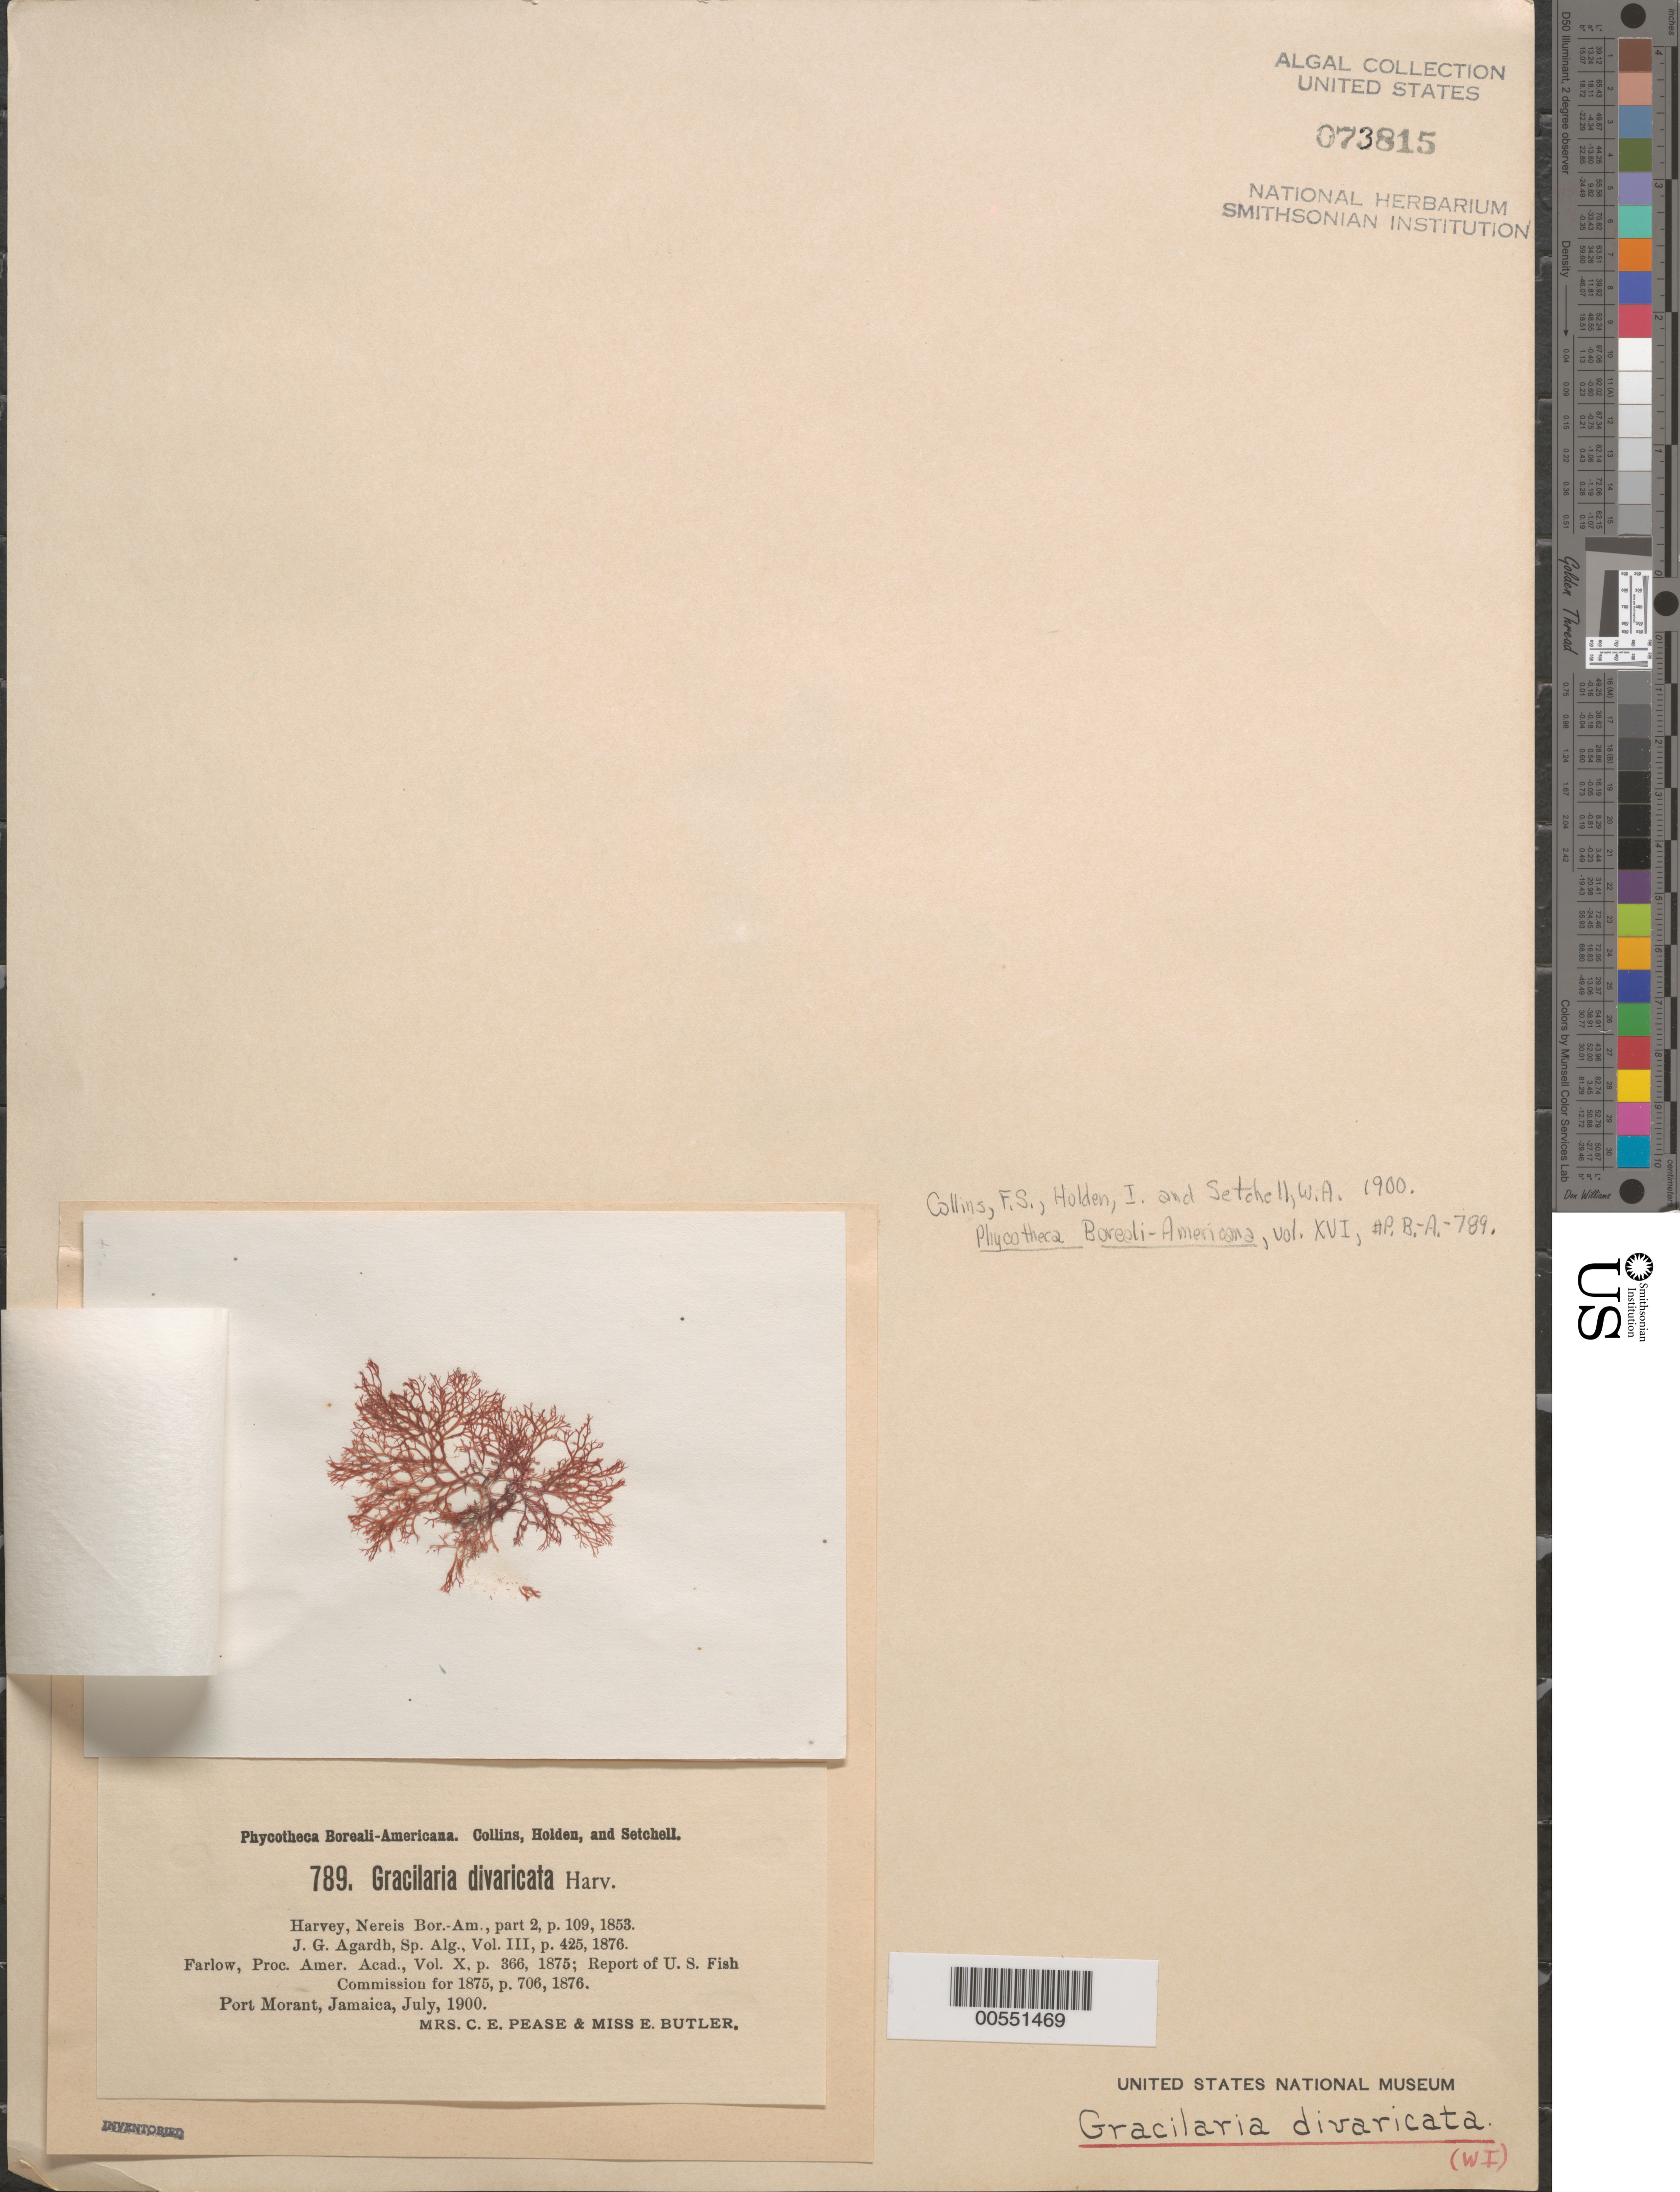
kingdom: Plantae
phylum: Rhodophyta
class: Florideophyceae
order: Gracilariales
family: Gracilariaceae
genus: Gracilaria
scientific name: Gracilaria divaricata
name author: Harv.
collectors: C. Pease & E. Butler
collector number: PB-A 789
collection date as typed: Jul 1900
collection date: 1900-07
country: Jamaica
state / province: Saint Thomas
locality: Port Morant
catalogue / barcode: US 73815